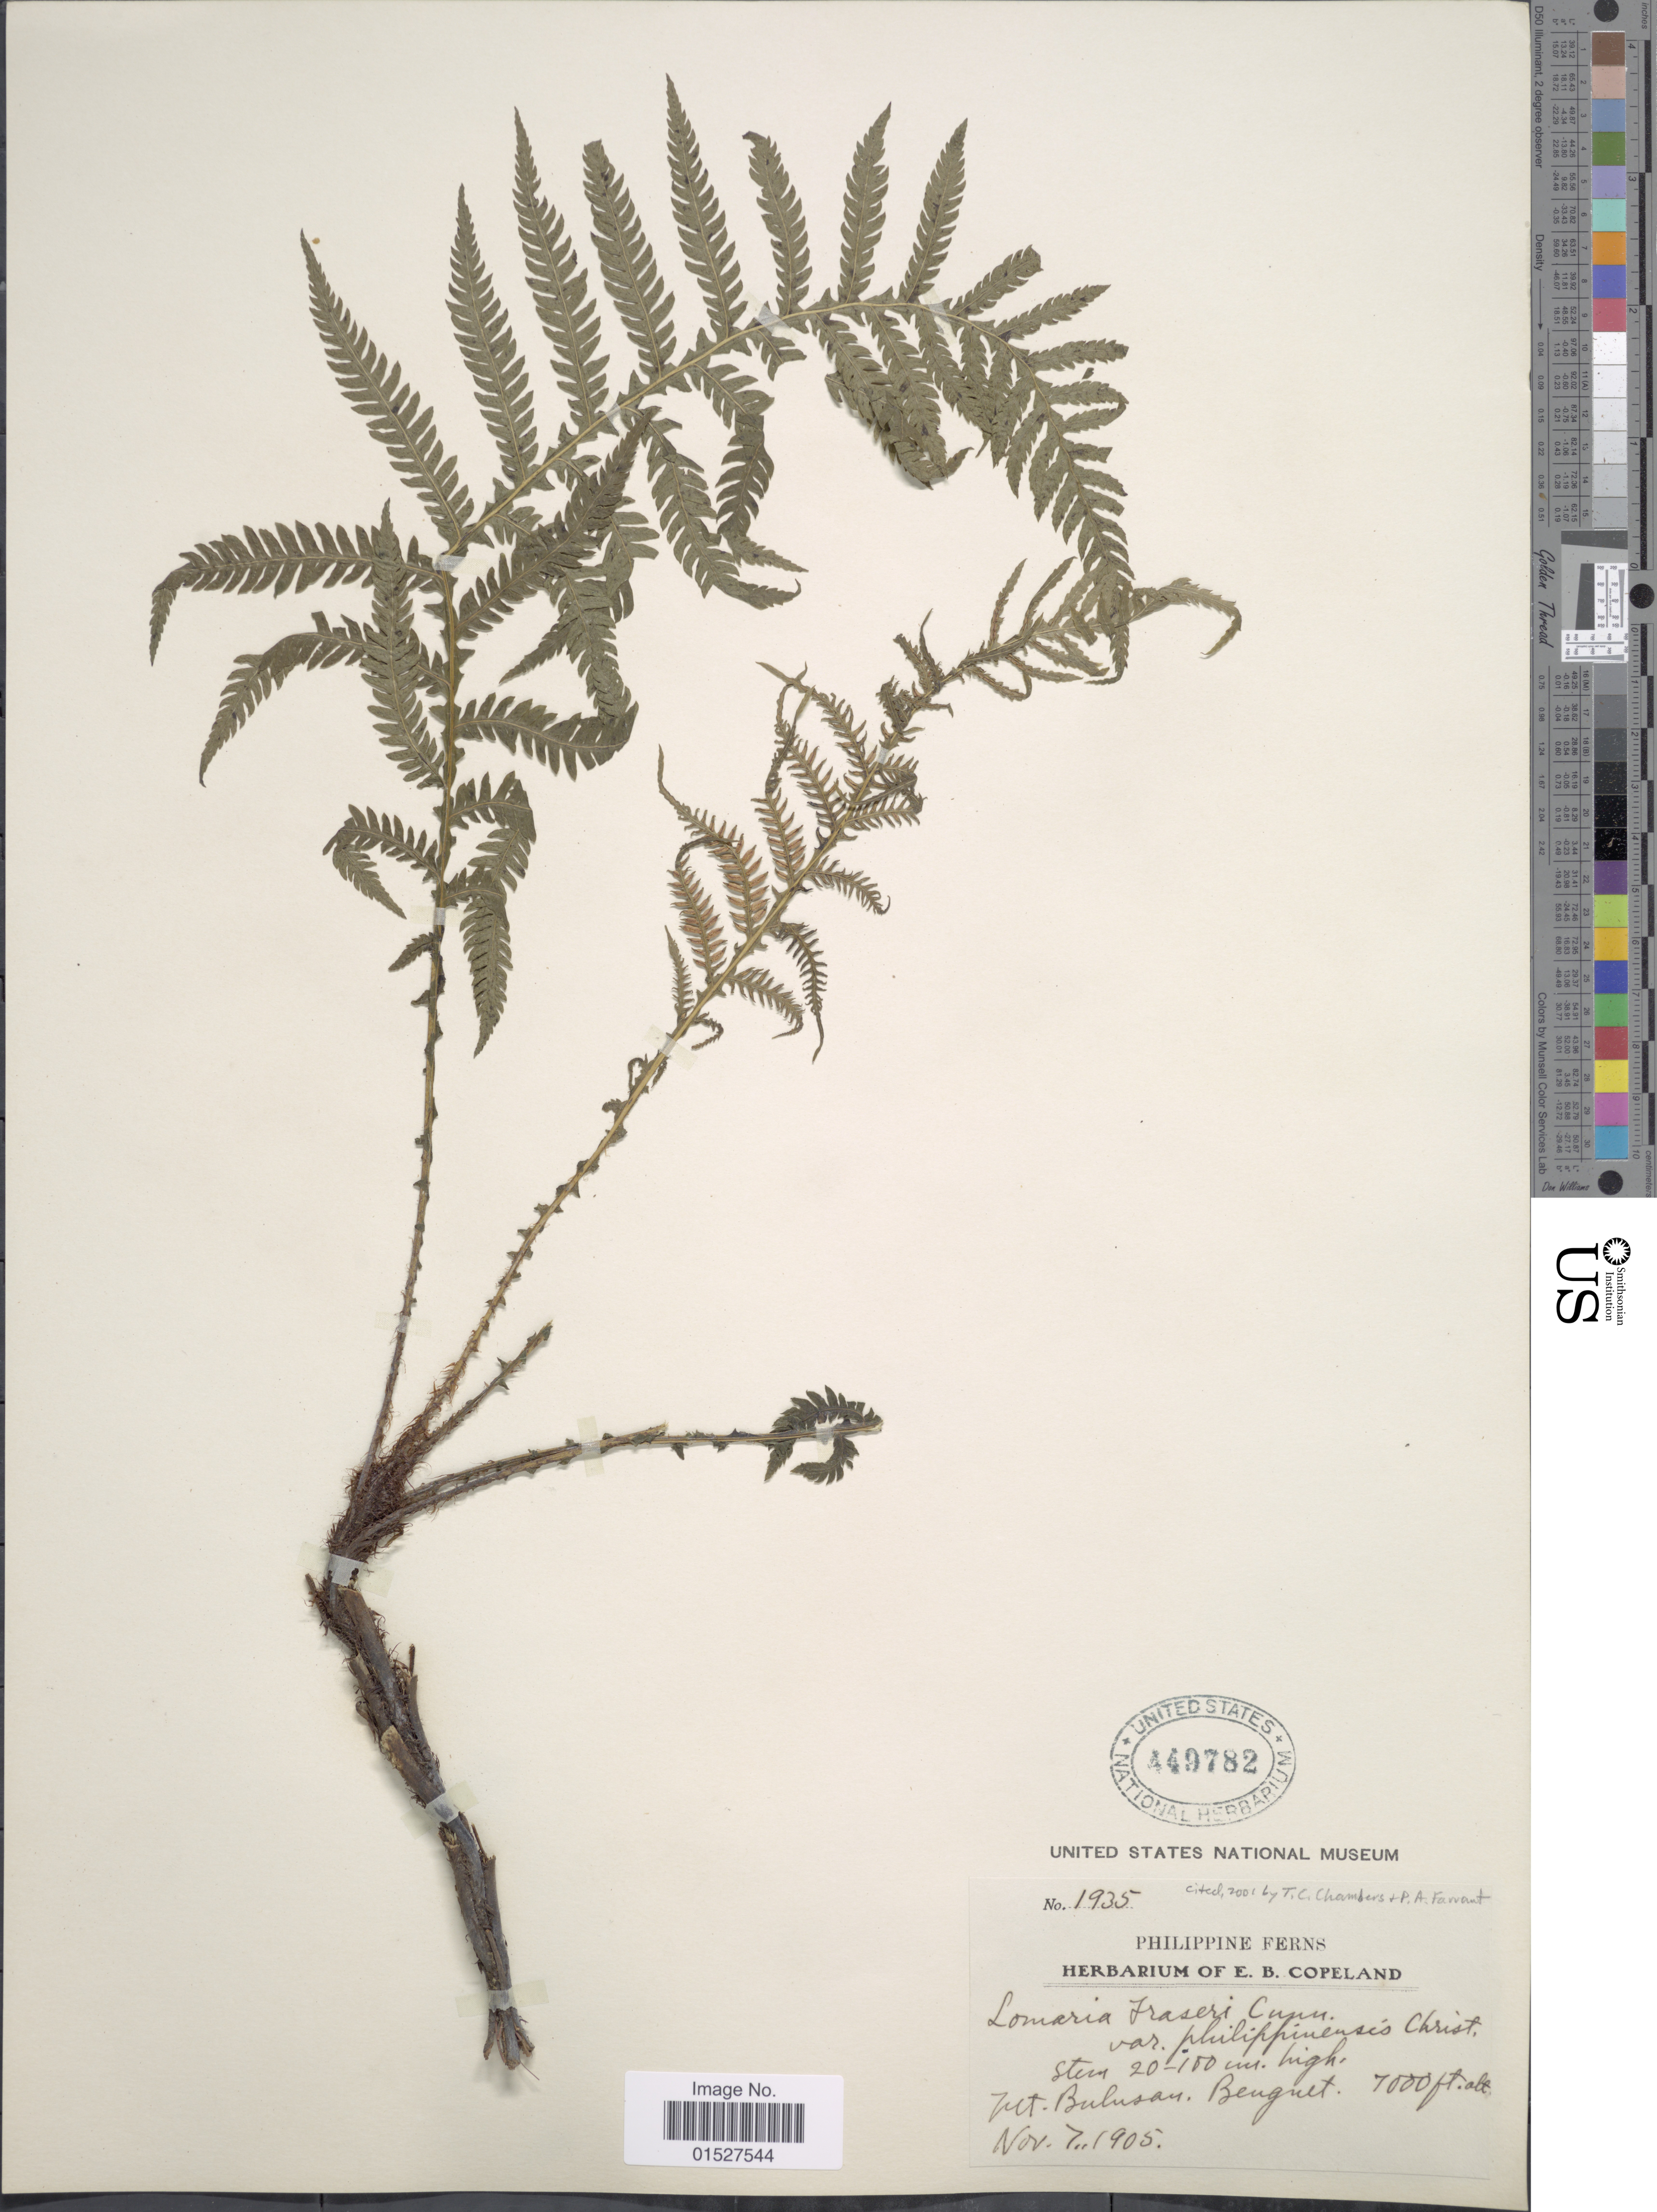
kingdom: Plantae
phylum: Tracheophyta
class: Polypodiopsida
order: Polypodiales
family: Blechnaceae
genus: Blechnum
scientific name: Blechnum fraseri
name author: (A. Cunn.) Luerss.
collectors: ex herb. E. B. Copeland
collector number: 1935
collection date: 1905-11-07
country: Philippines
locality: Mt. Bulusan. Benguet.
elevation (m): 2134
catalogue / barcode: US 449782